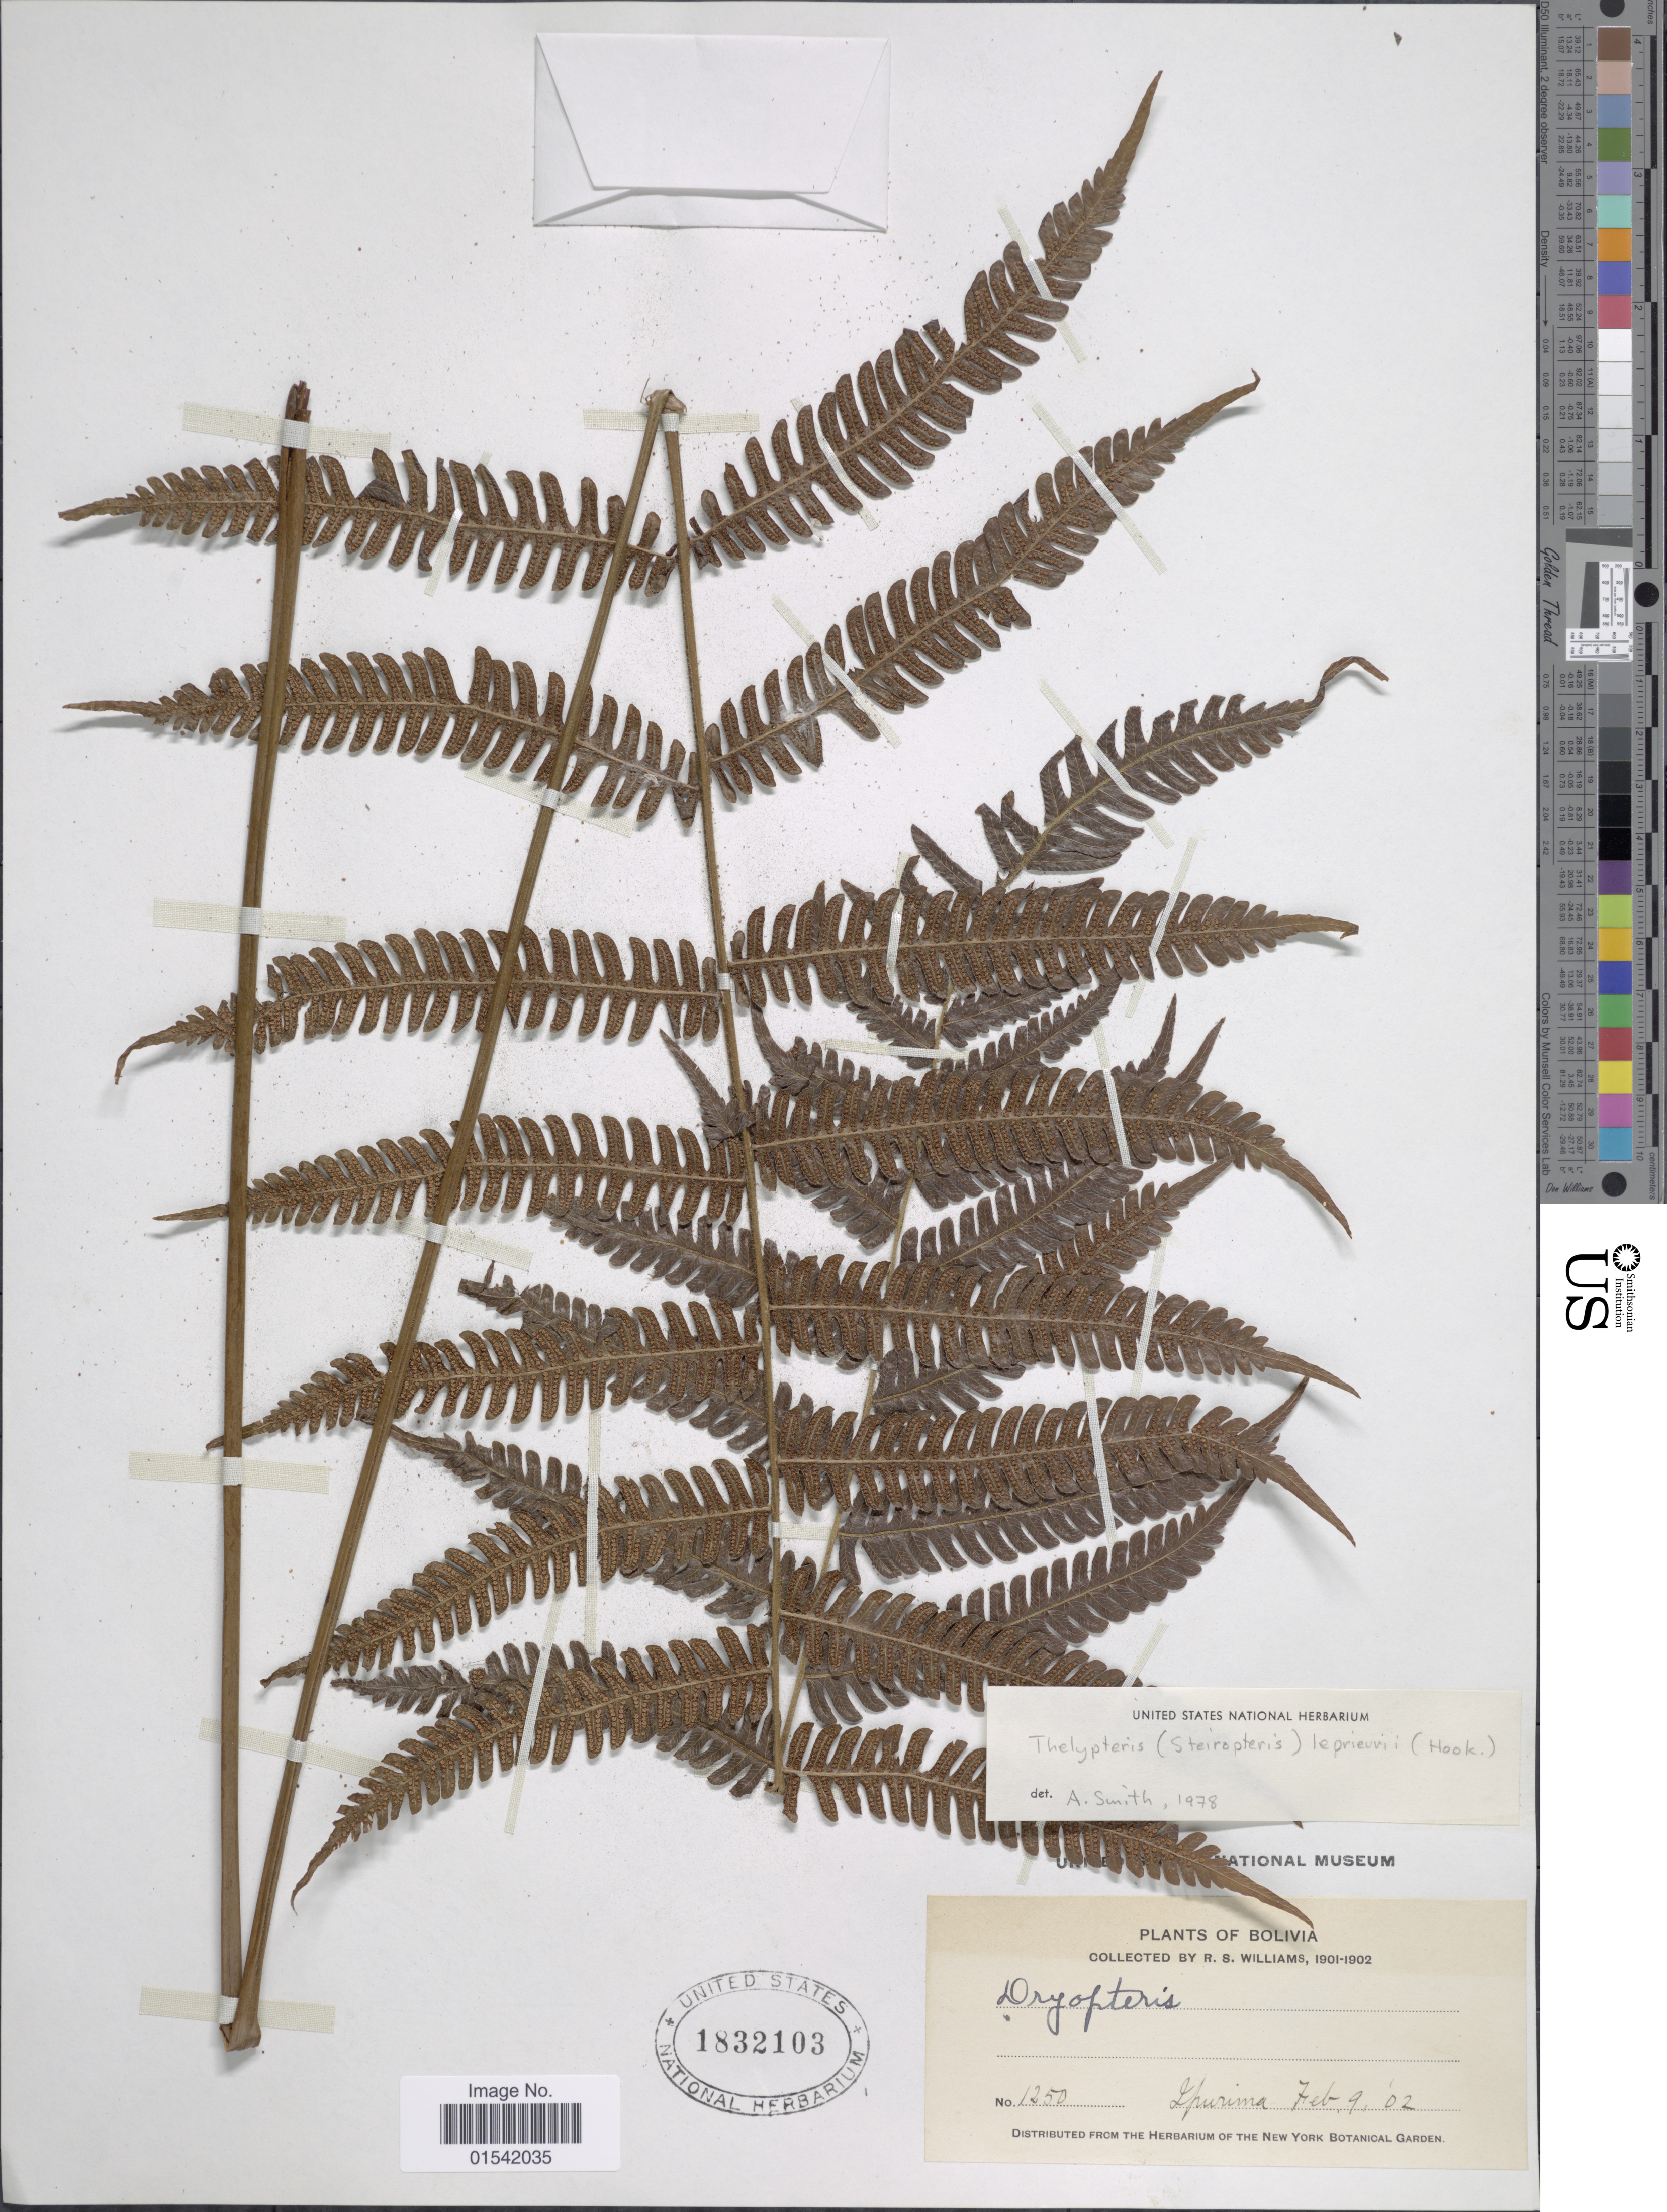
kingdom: Plantae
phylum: Tracheophyta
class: Polypodiopsida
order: Polypodiales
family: Thelypteridaceae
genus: Steiropteris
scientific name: Steiropteris leprieurii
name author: (Hook. f.) Pic. Serm.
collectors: R. S. Williams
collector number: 1250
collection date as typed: Feb 9, '02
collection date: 1902-02-09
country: Bolivia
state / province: La Paz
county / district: Franz Tamayo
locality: Ipurama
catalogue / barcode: US 1832103